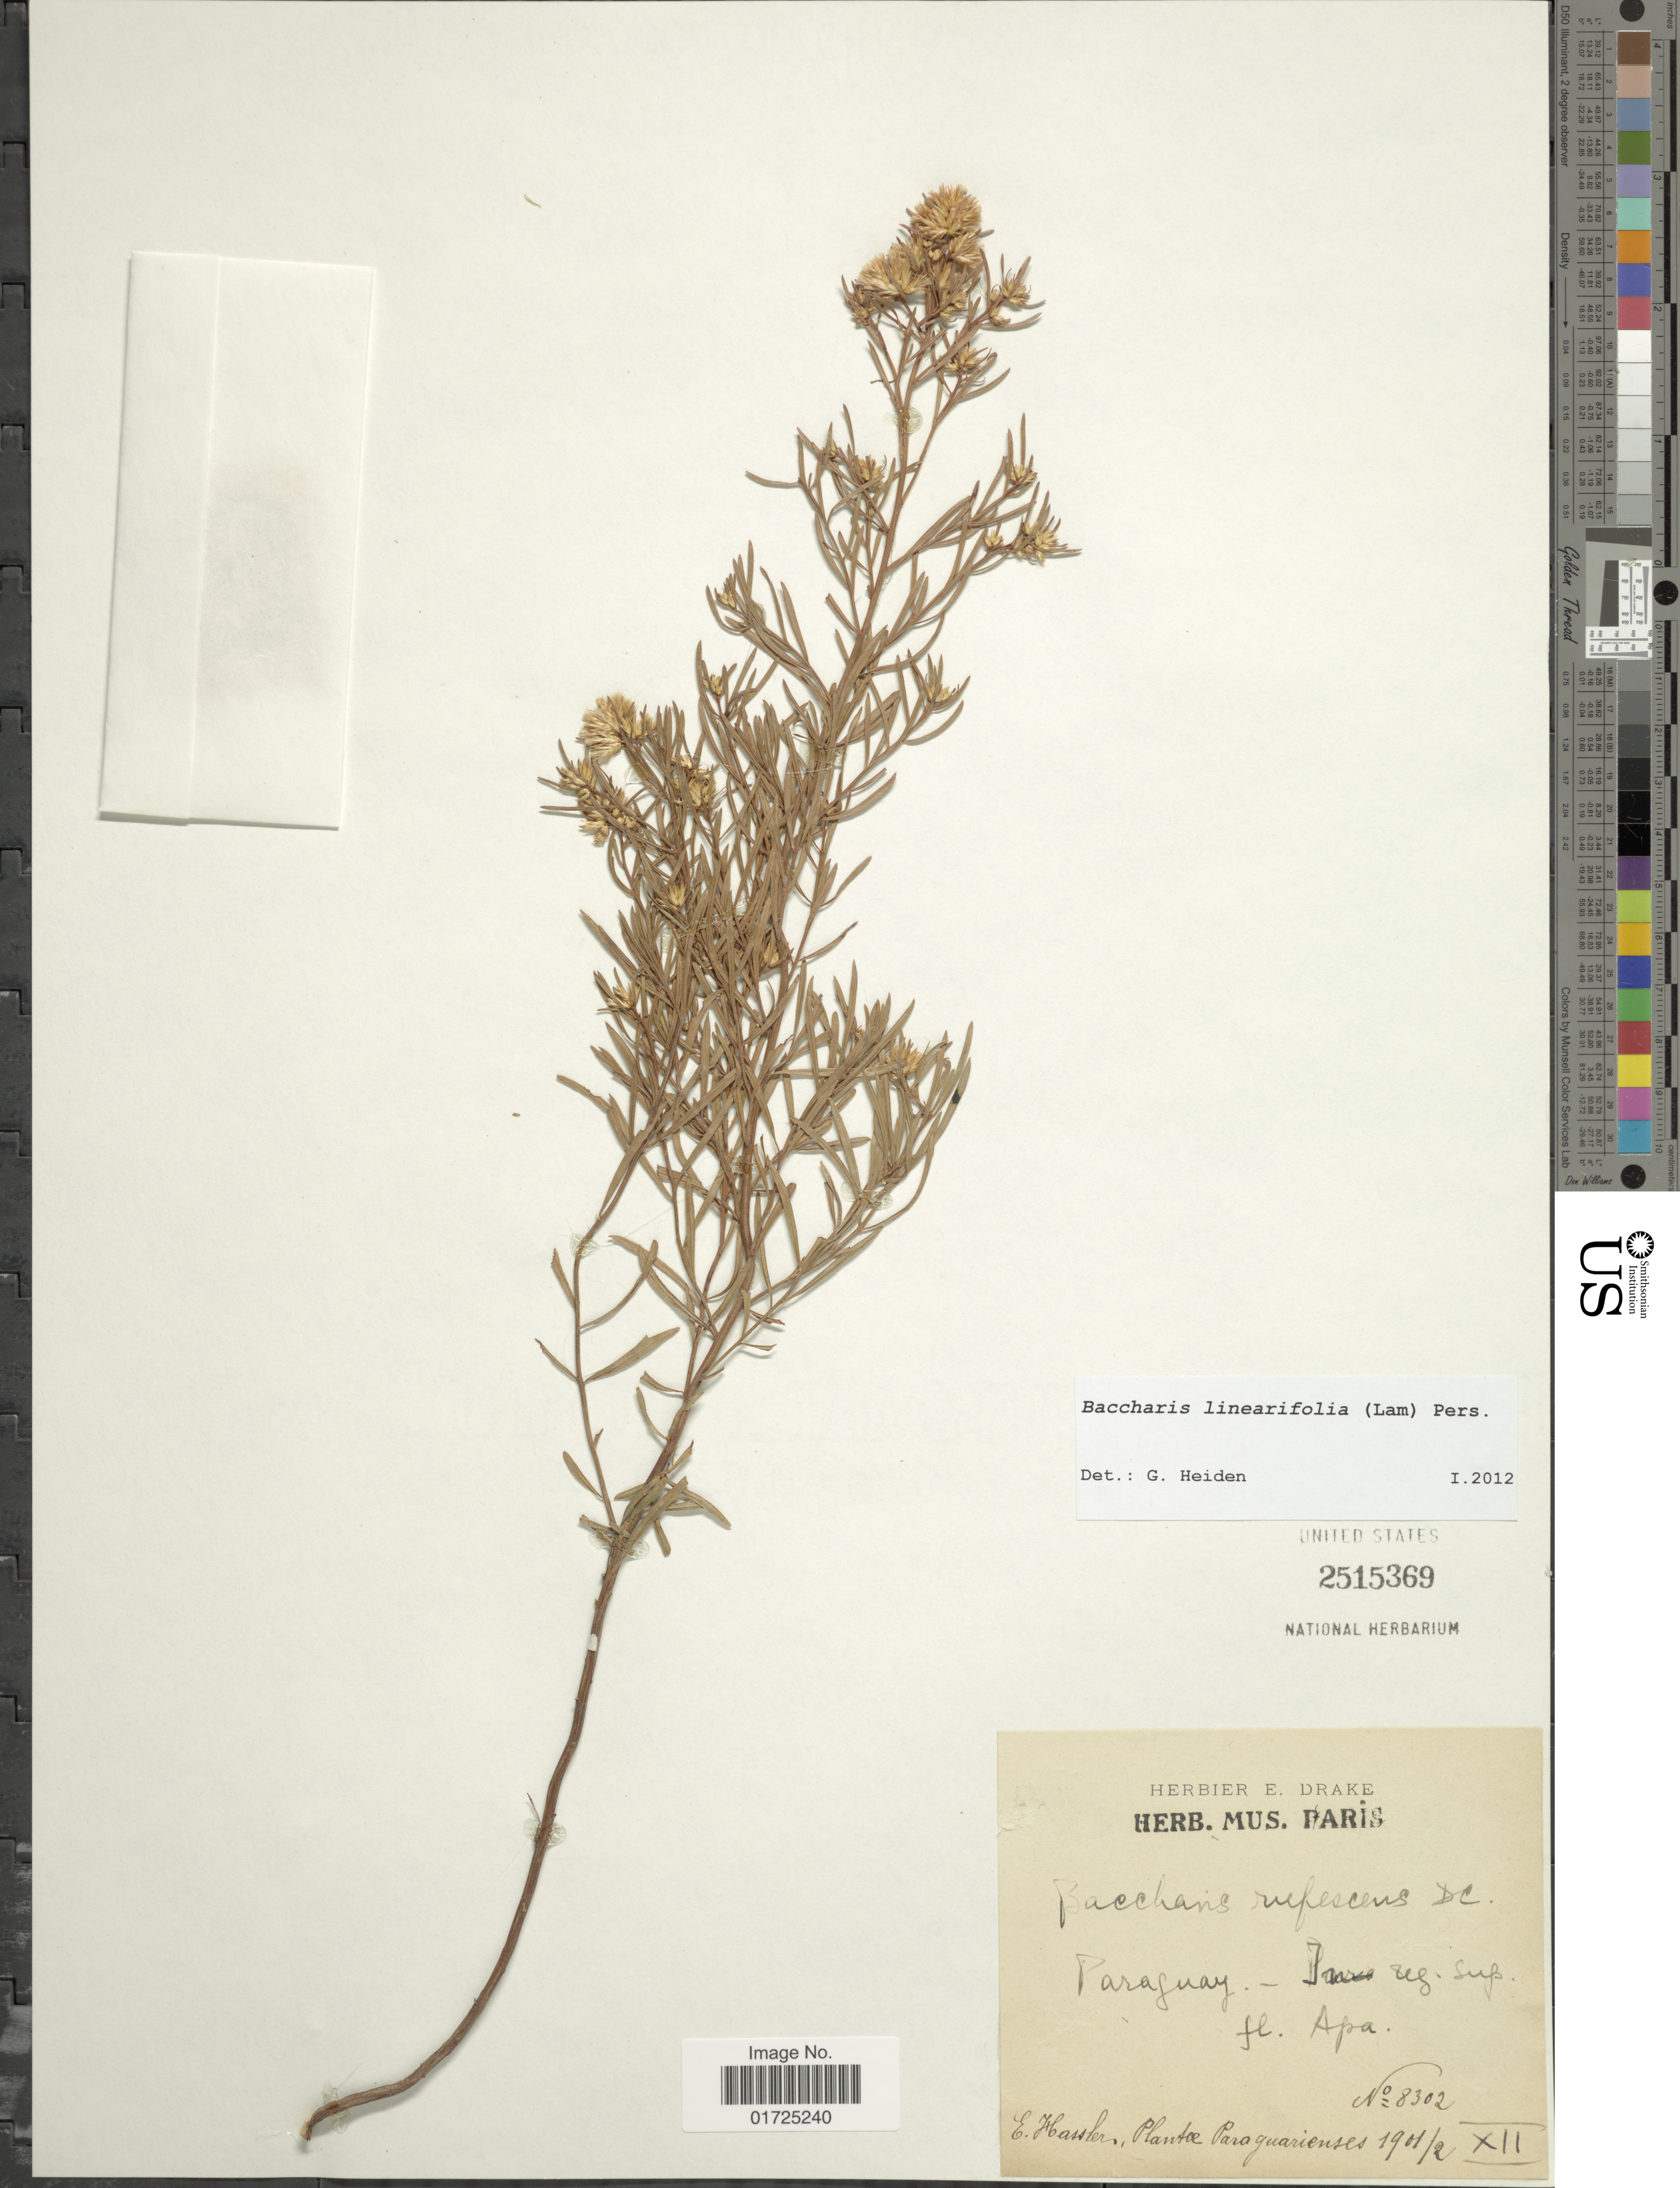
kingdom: Plantae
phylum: Tracheophyta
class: Magnoliopsida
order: Asterales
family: Asteraceae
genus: Baccharis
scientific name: Baccharis linearifolia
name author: (Lam.) Pers.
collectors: E. Hassler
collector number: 8302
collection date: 1901-12-02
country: Paraguay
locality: Paraguay - In reg. sup. fl. Apa.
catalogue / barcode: US 2515369